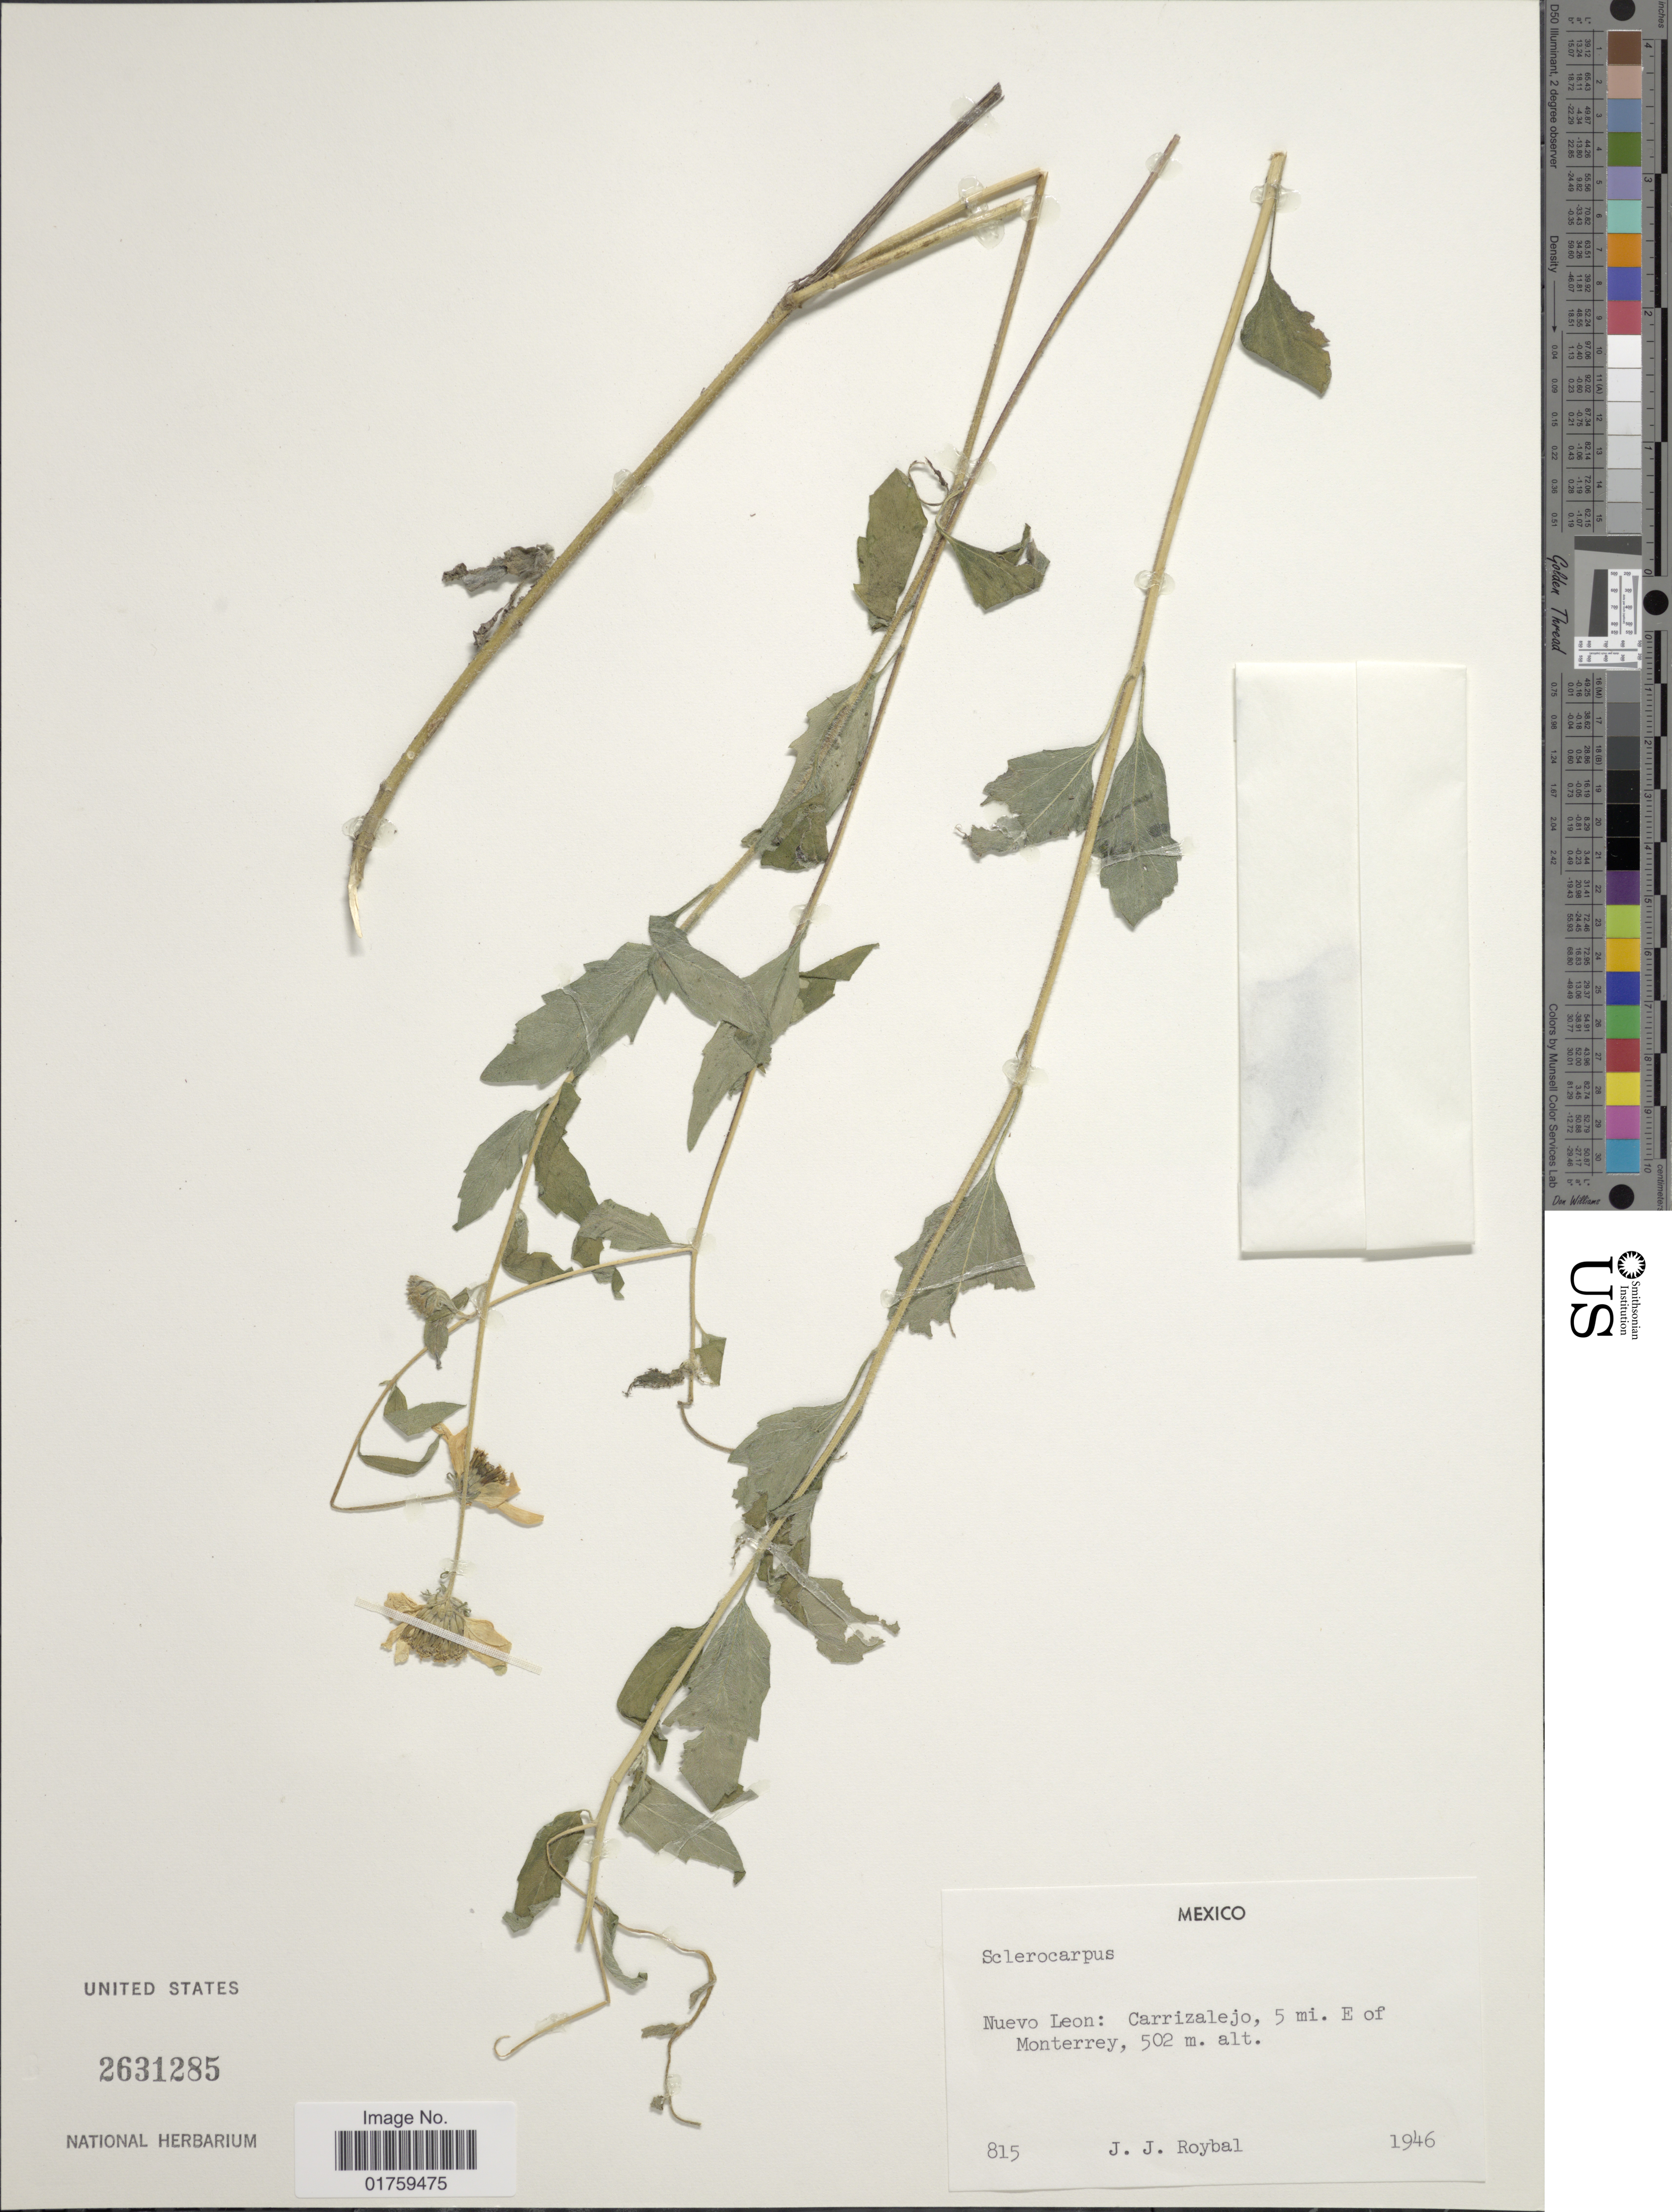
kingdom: Plantae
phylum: Tracheophyta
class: Magnoliopsida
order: Asterales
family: Asteraceae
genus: Sclerocarpus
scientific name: Sclerocarpus uniserialis var. frutescens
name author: (Brandegee) Feddema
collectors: J. J. Roybal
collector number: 815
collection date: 1946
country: Mexico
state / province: Nuevo León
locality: Nuevo León: Carrizalejo, 5 mi. E. of Monterrey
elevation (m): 502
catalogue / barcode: US 2631285